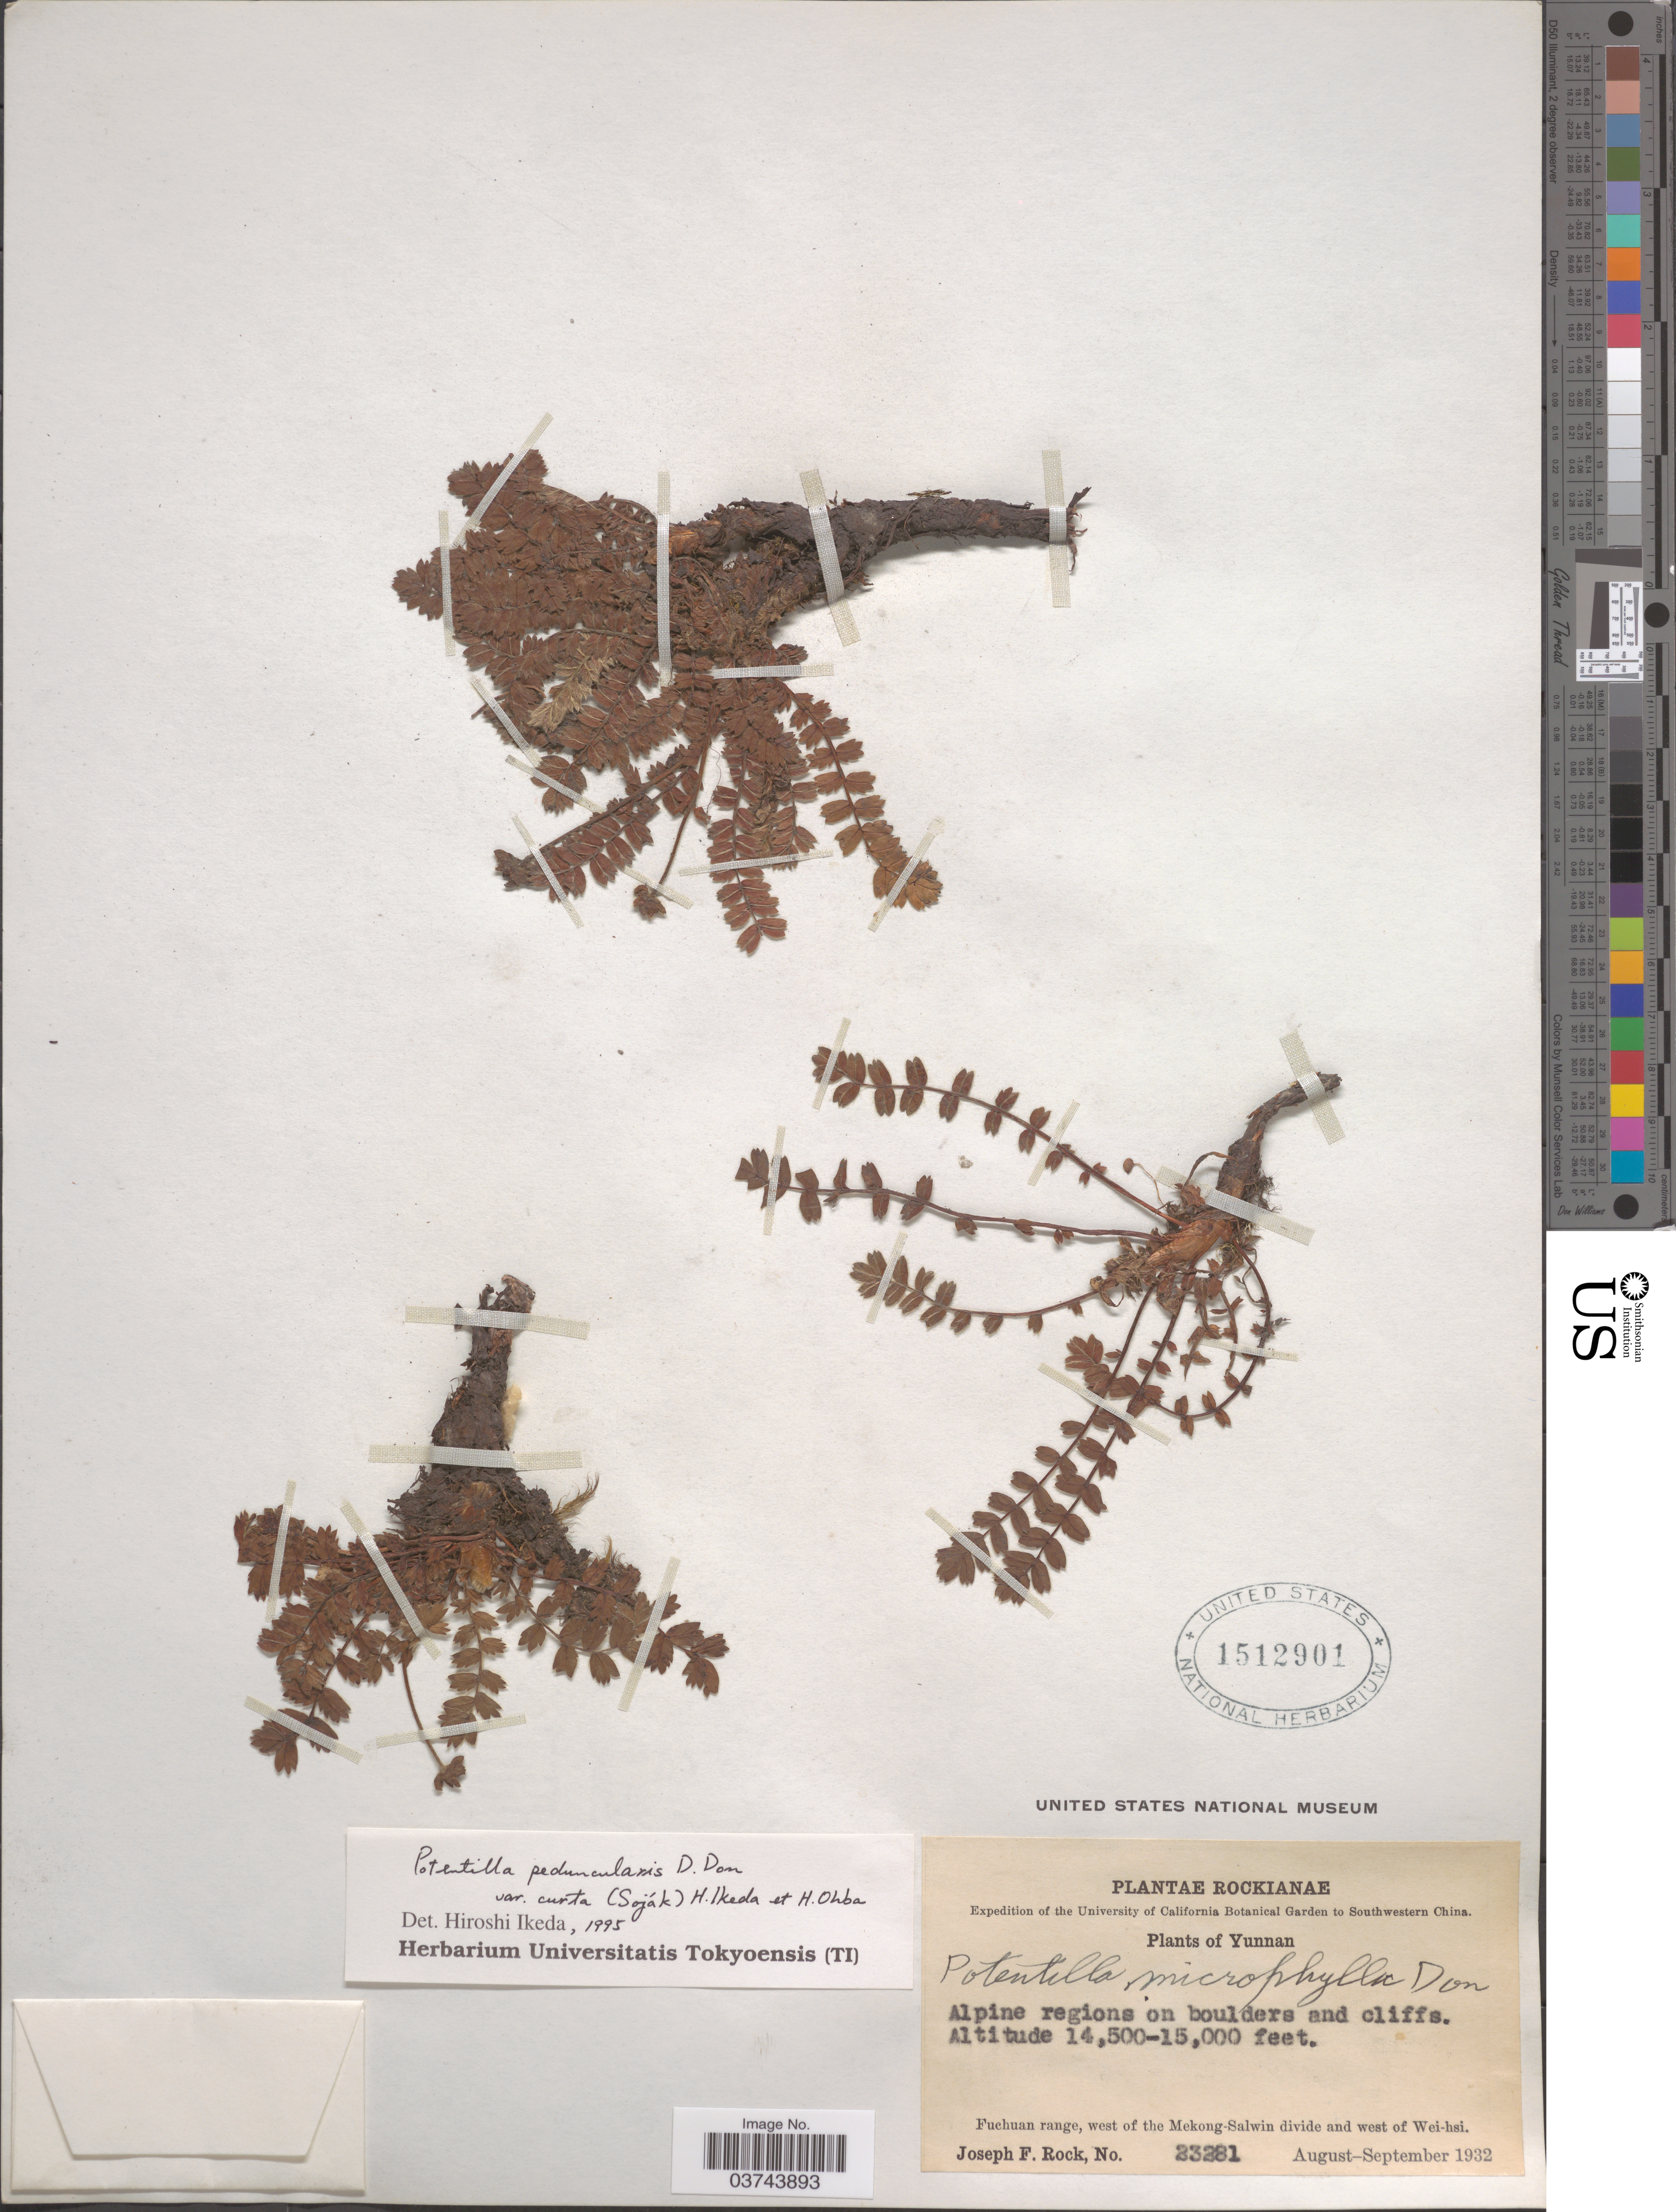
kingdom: Plantae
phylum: Tracheophyta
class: Magnoliopsida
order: Rosales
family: Rosaceae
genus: Potentilla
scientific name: Potentilla peduncularis var. curta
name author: (Soják) H. Ikeda & H. Ohba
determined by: Ikeda, H.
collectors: J. F. Rock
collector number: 23281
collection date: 1932-08/1932-09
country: China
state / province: Yunnan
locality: Southwestern China. Fuchuan range, west of the Mekong-Salwin divide and west of Wei-hsi.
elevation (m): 4420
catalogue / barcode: US 1512901